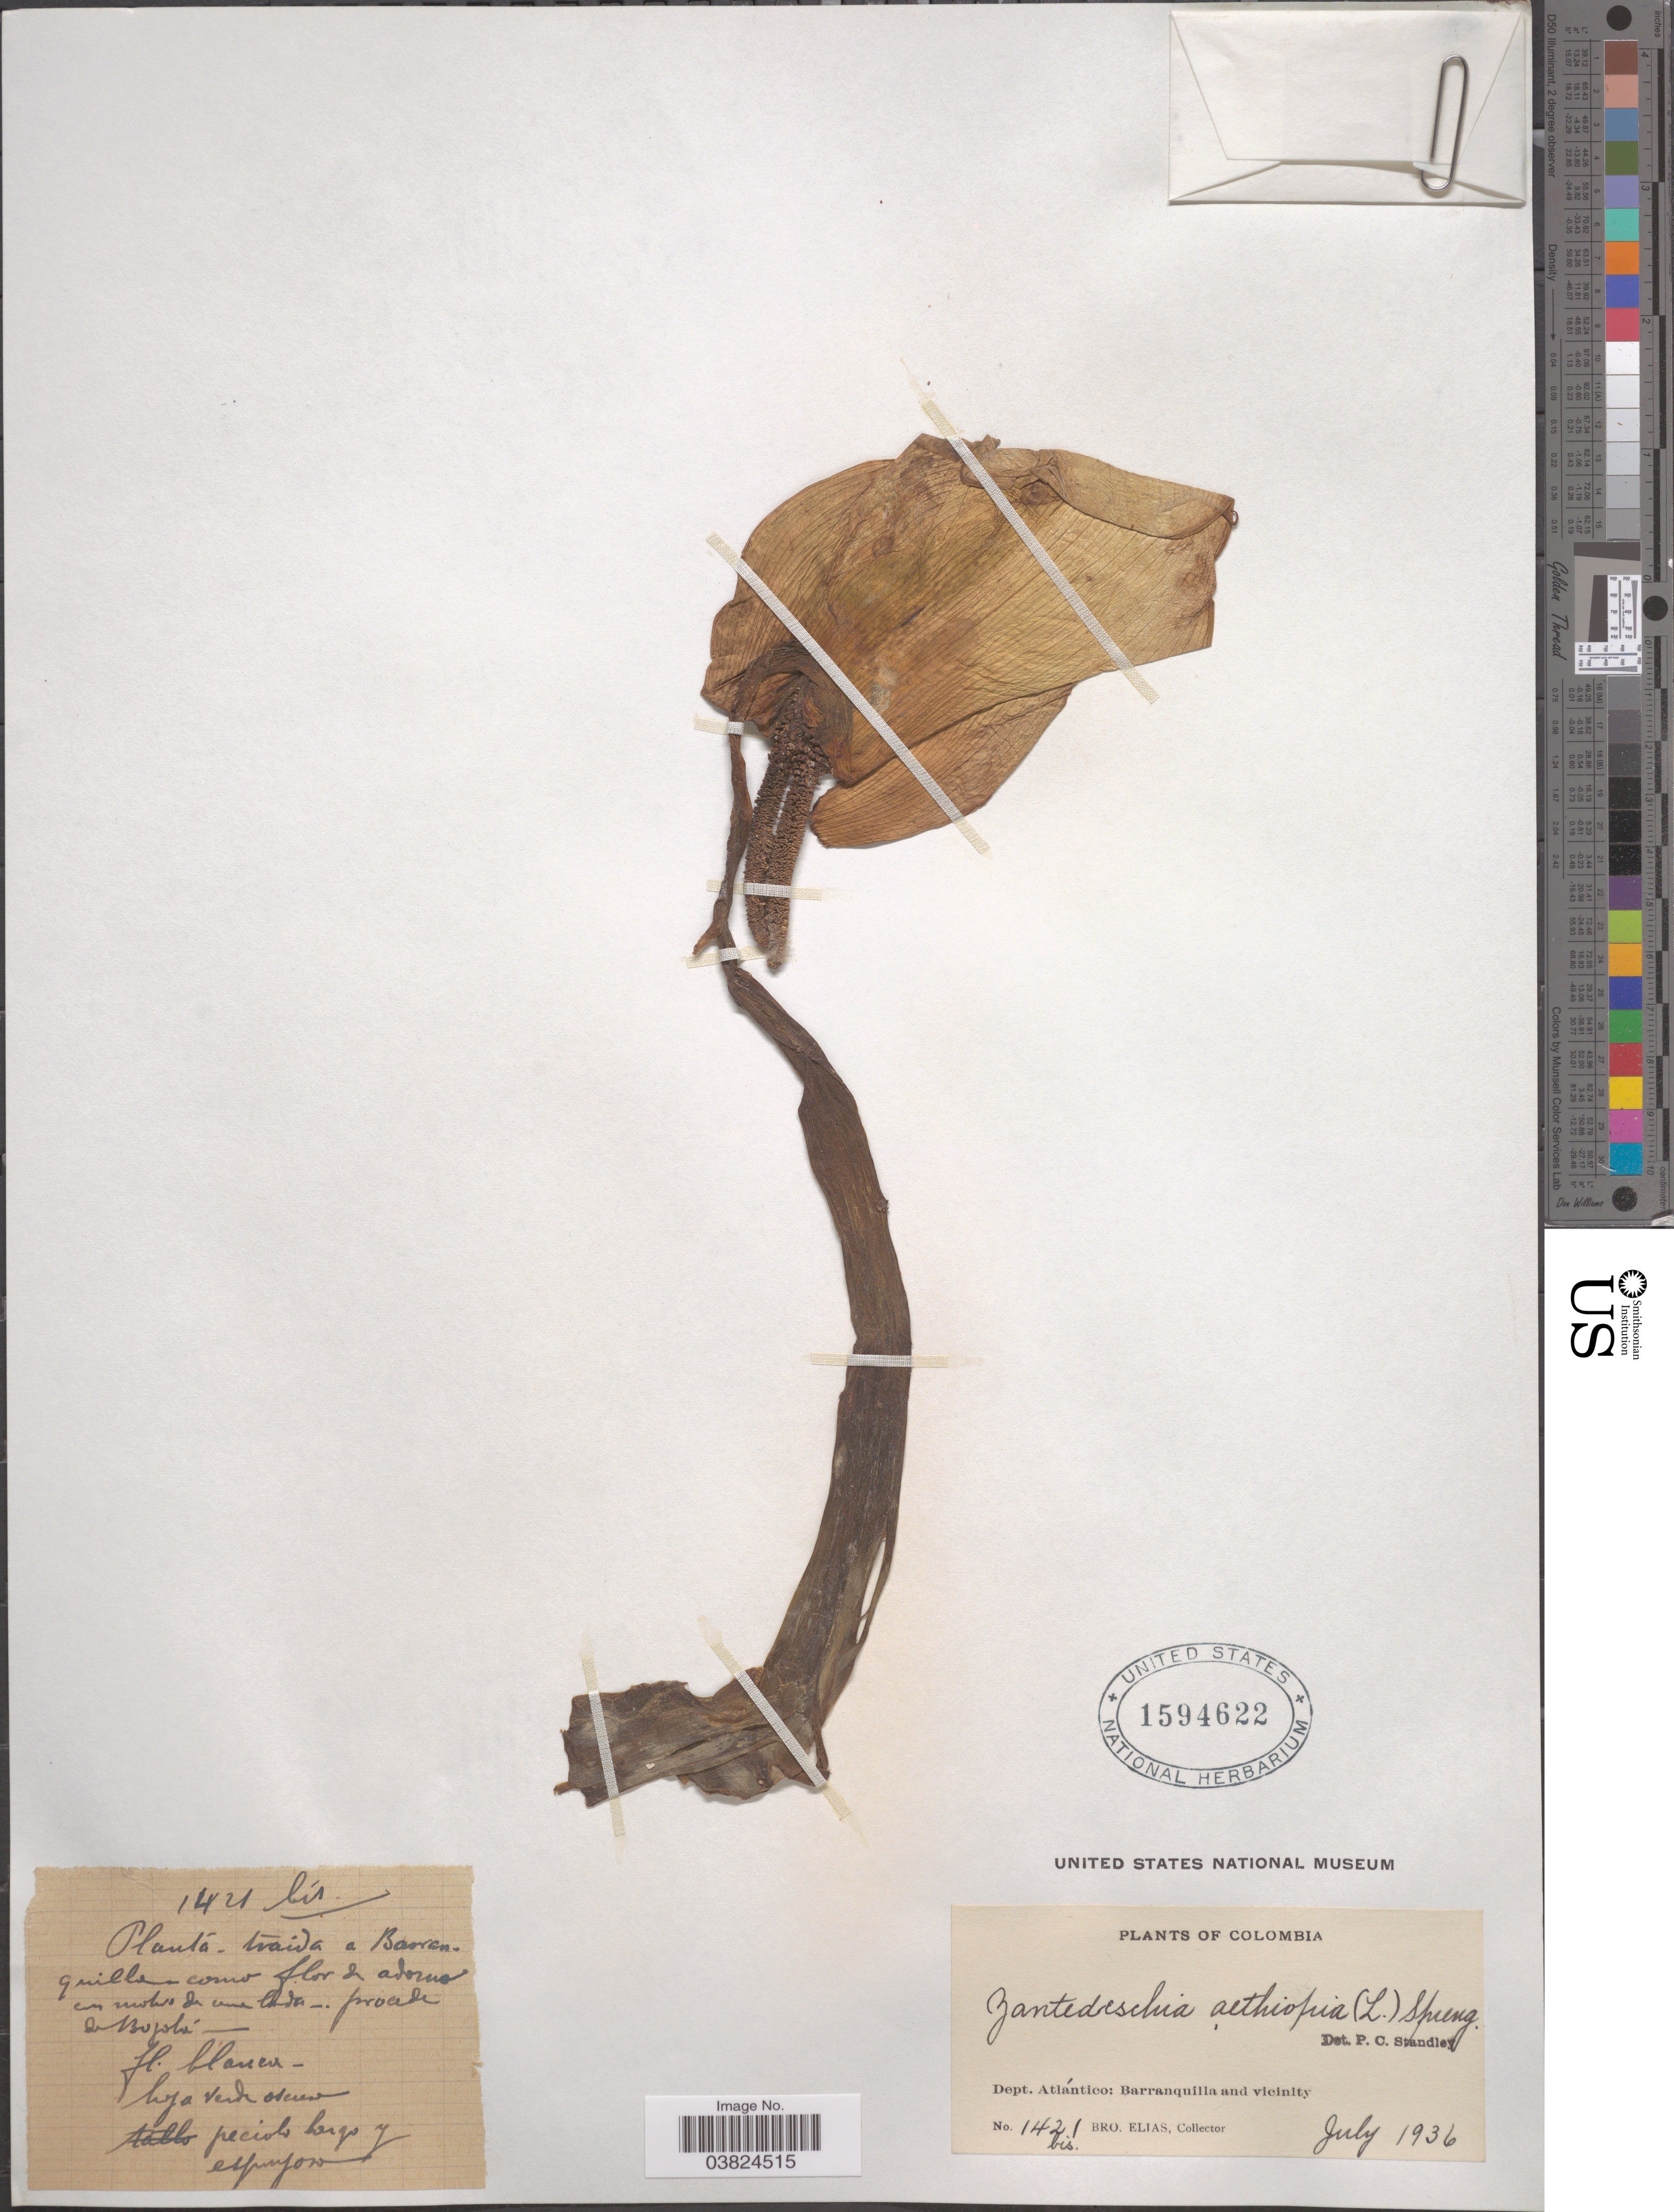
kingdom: Plantae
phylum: Tracheophyta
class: Liliopsida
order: Alismatales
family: Araceae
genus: Zantedeschia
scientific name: Zantedeschia aethiopica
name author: (L.) Spreng.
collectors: Bro. Elias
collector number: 1421bis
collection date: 1936-07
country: Colombia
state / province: Atlántico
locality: Dep. Atlántico: Barranquilla and vicinity.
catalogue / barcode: US 1594622